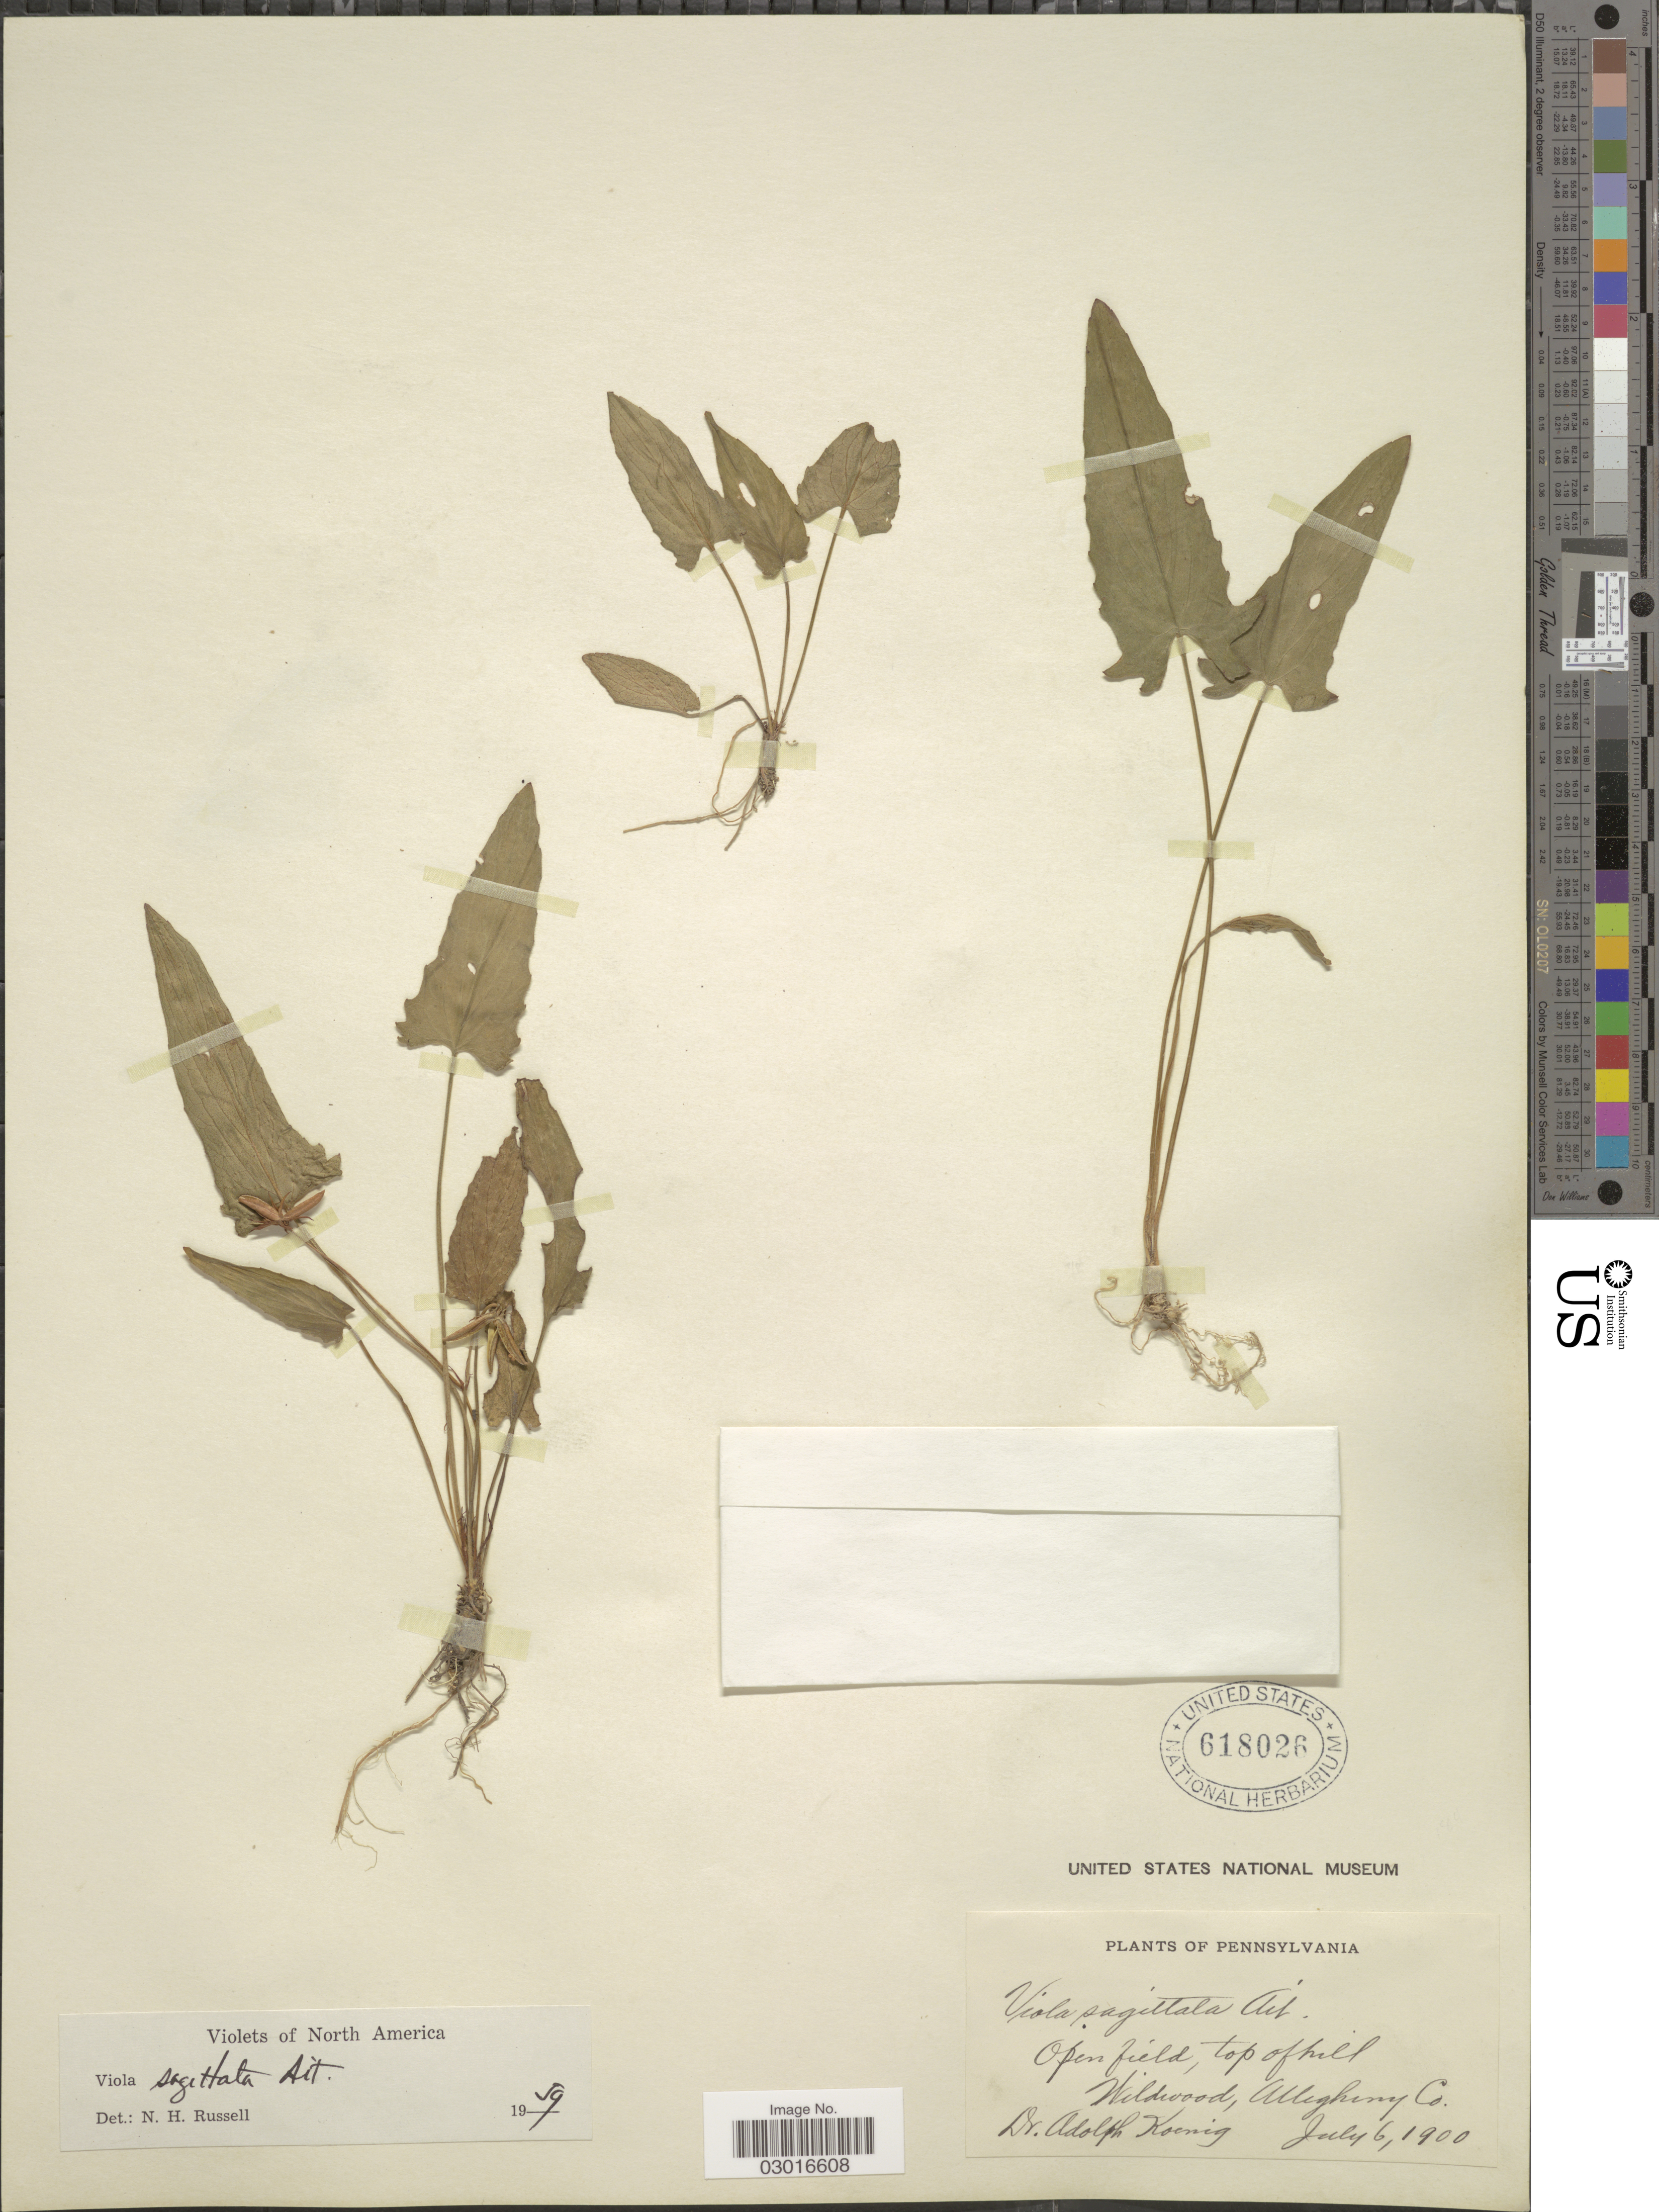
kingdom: Plantae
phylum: Tracheophyta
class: Magnoliopsida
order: Malpighiales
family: Violaceae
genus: Viola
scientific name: Viola sagittata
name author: Aiton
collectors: A. Koenig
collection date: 1900-07-06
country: United States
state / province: Pennsylvania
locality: Open field, top of hill Wildwood, Allegheny Co.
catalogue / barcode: US 618026